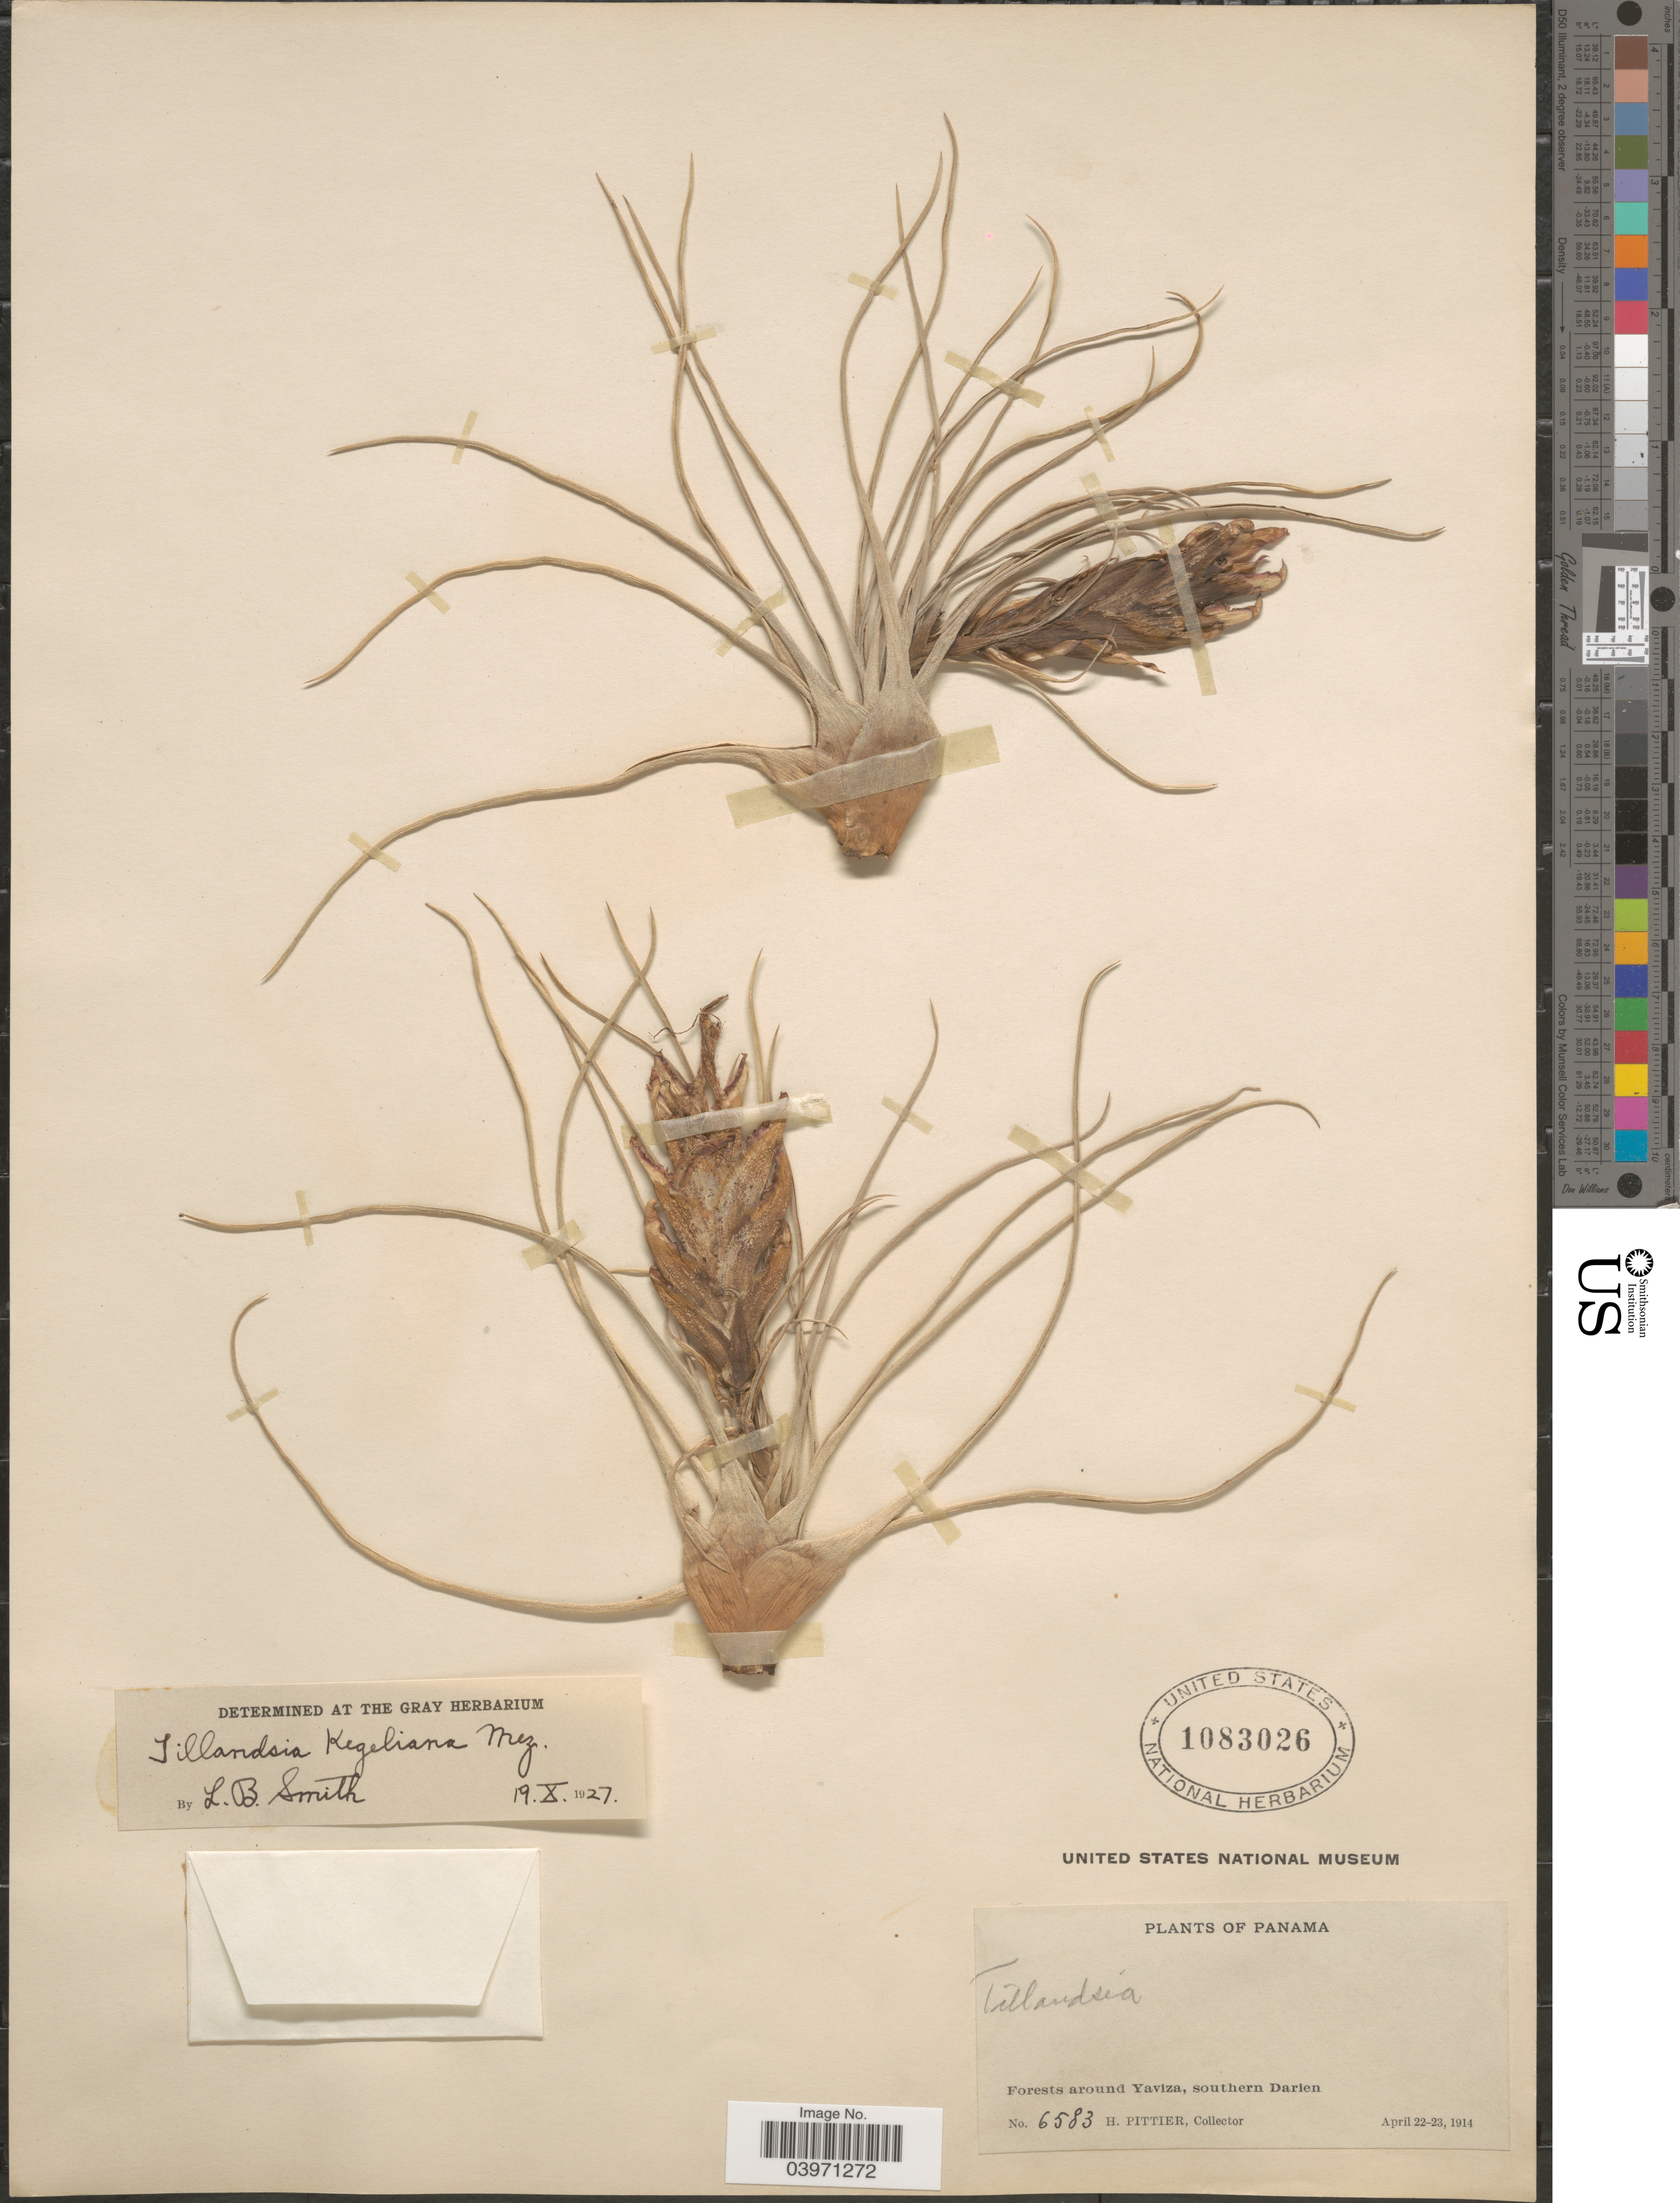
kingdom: Plantae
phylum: Tracheophyta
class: Liliopsida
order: Poales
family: Bromeliaceae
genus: Tillandsia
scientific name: Tillandsia kegeliana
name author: Mez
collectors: H. F. Pittier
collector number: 6583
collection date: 1914-04-22/1914-04-23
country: Panama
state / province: Darien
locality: Forests around Yaviza, southern Darien.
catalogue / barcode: US 1083026